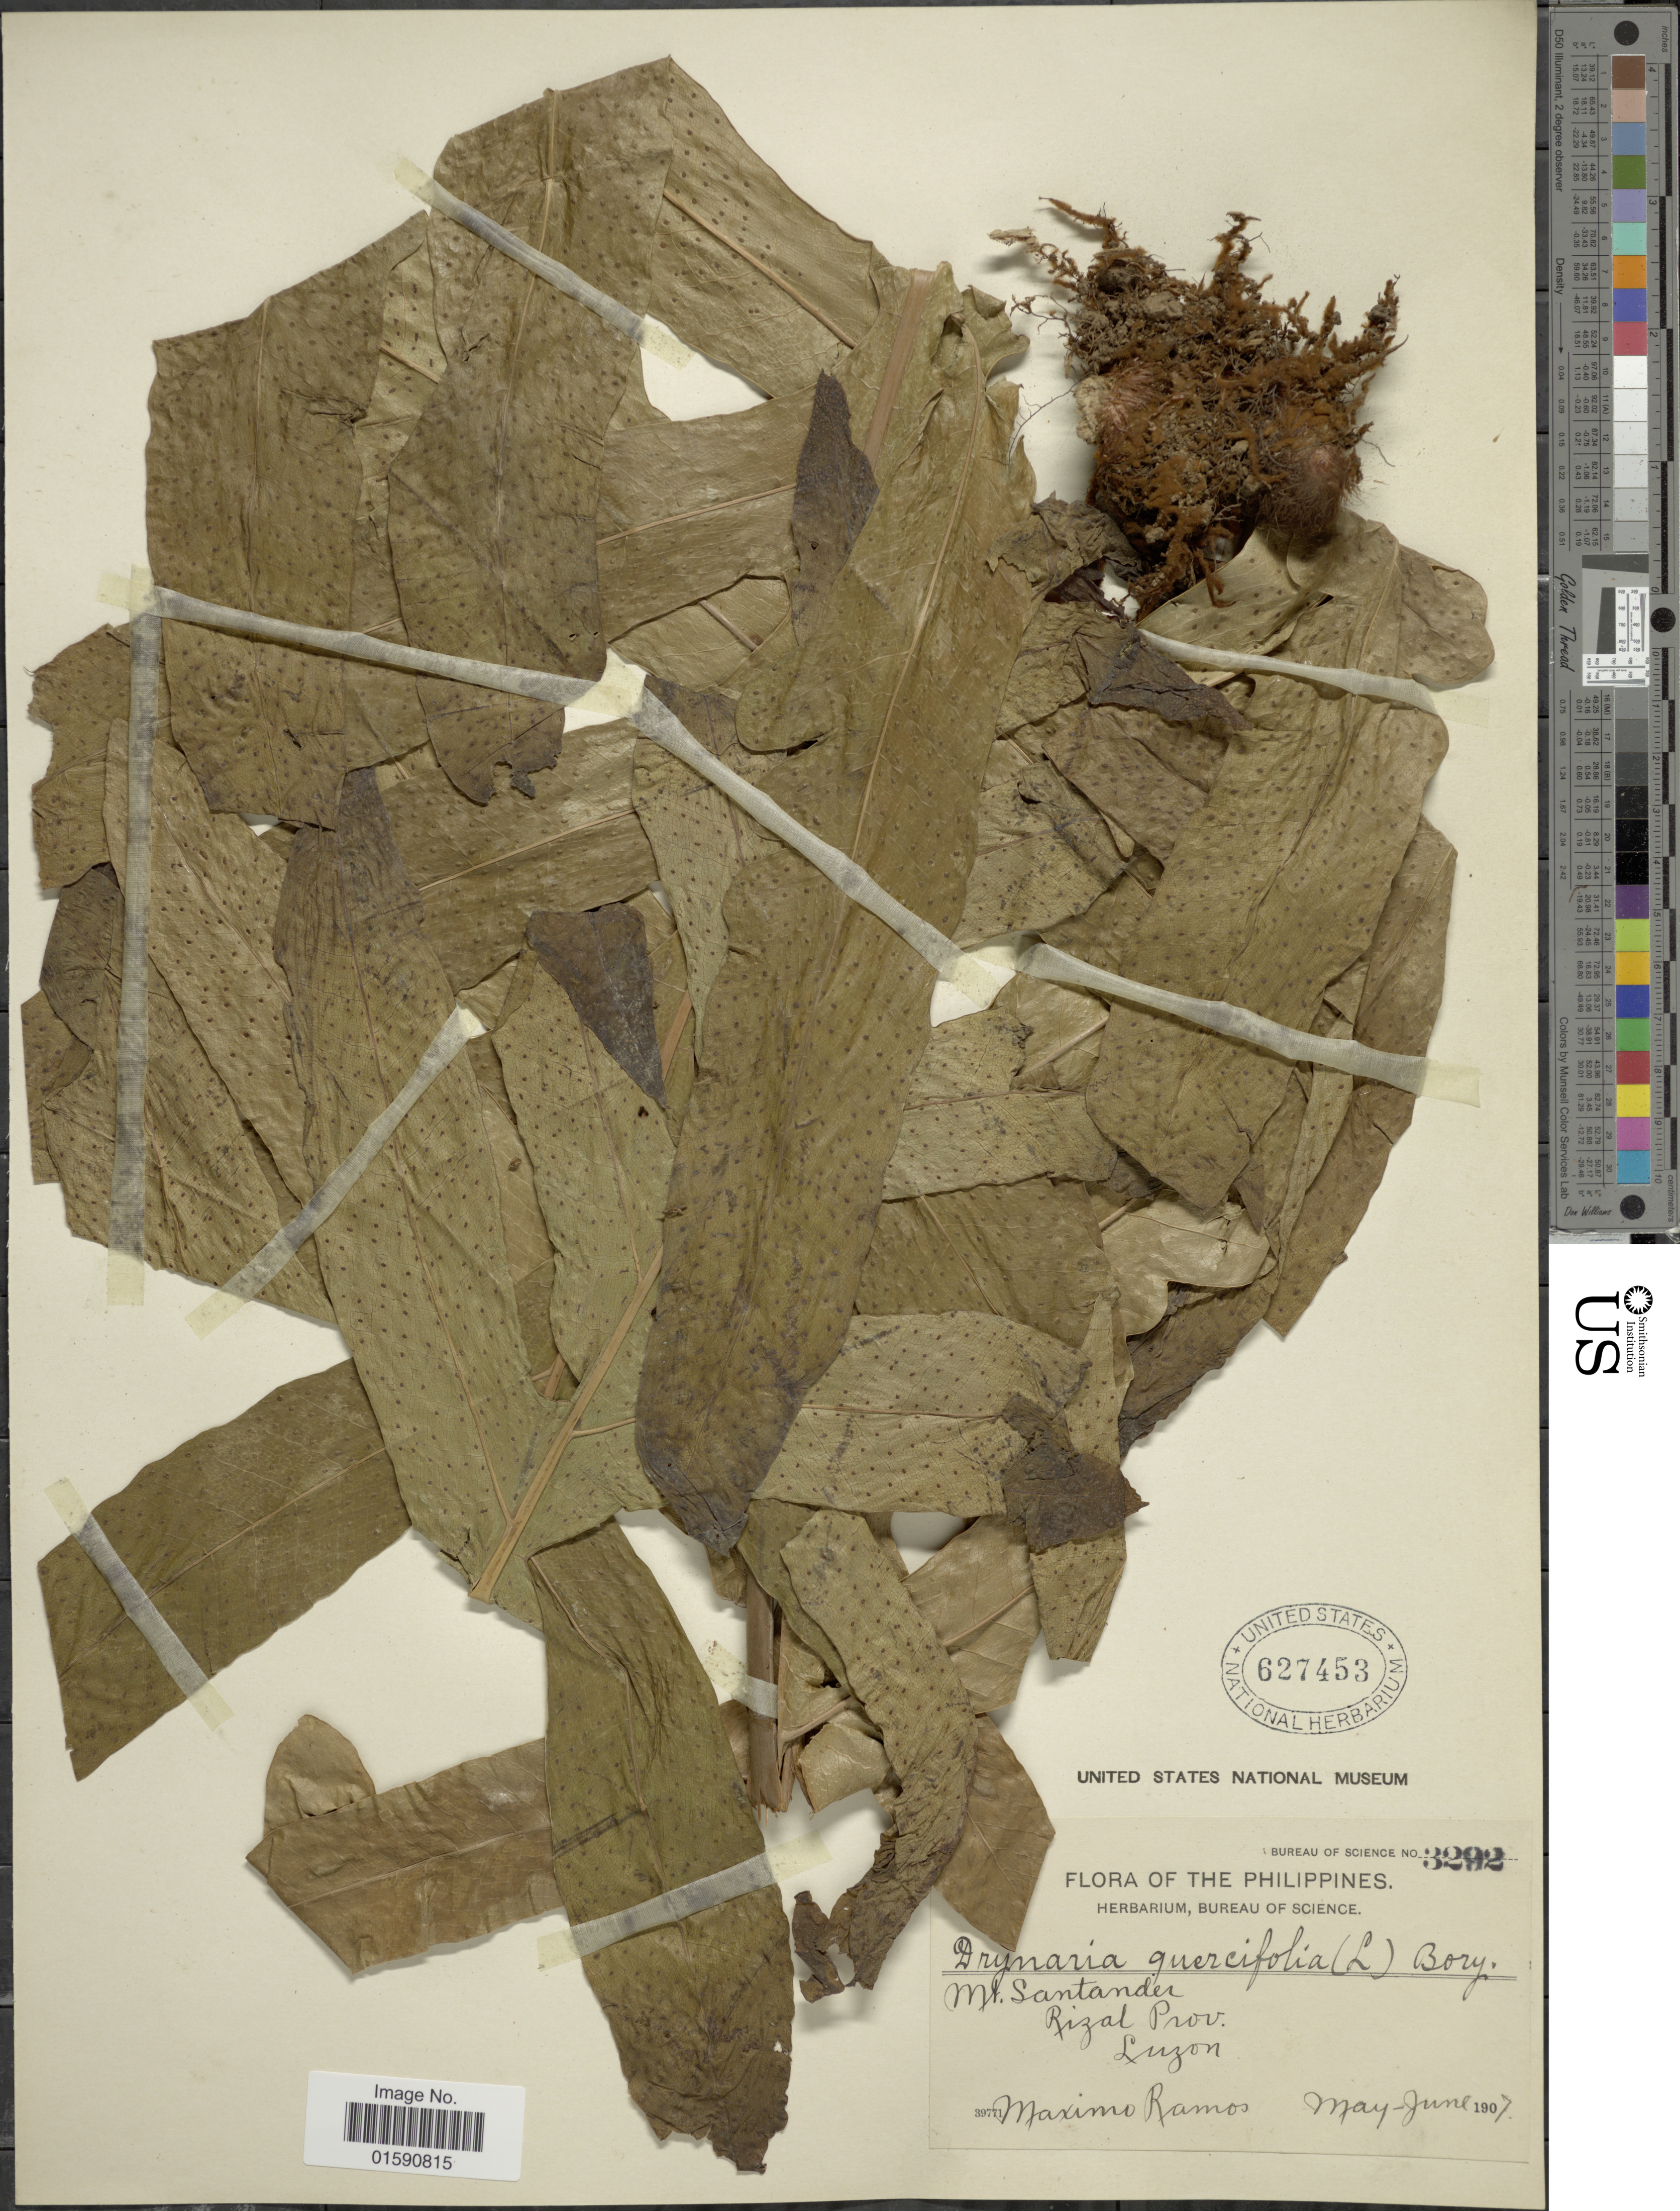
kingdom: Plantae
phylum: Tracheophyta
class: Polypodiopsida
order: Polypodiales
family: Polypodiaceae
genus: Drynaria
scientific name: Drynaria quercifolia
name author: (L.) J. Sm.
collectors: M. Ramos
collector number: Bureau of Science 3292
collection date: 1907-05/1907-06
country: Philippines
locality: Mt. Santander, Rizal Prov., Luzon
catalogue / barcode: US 627453